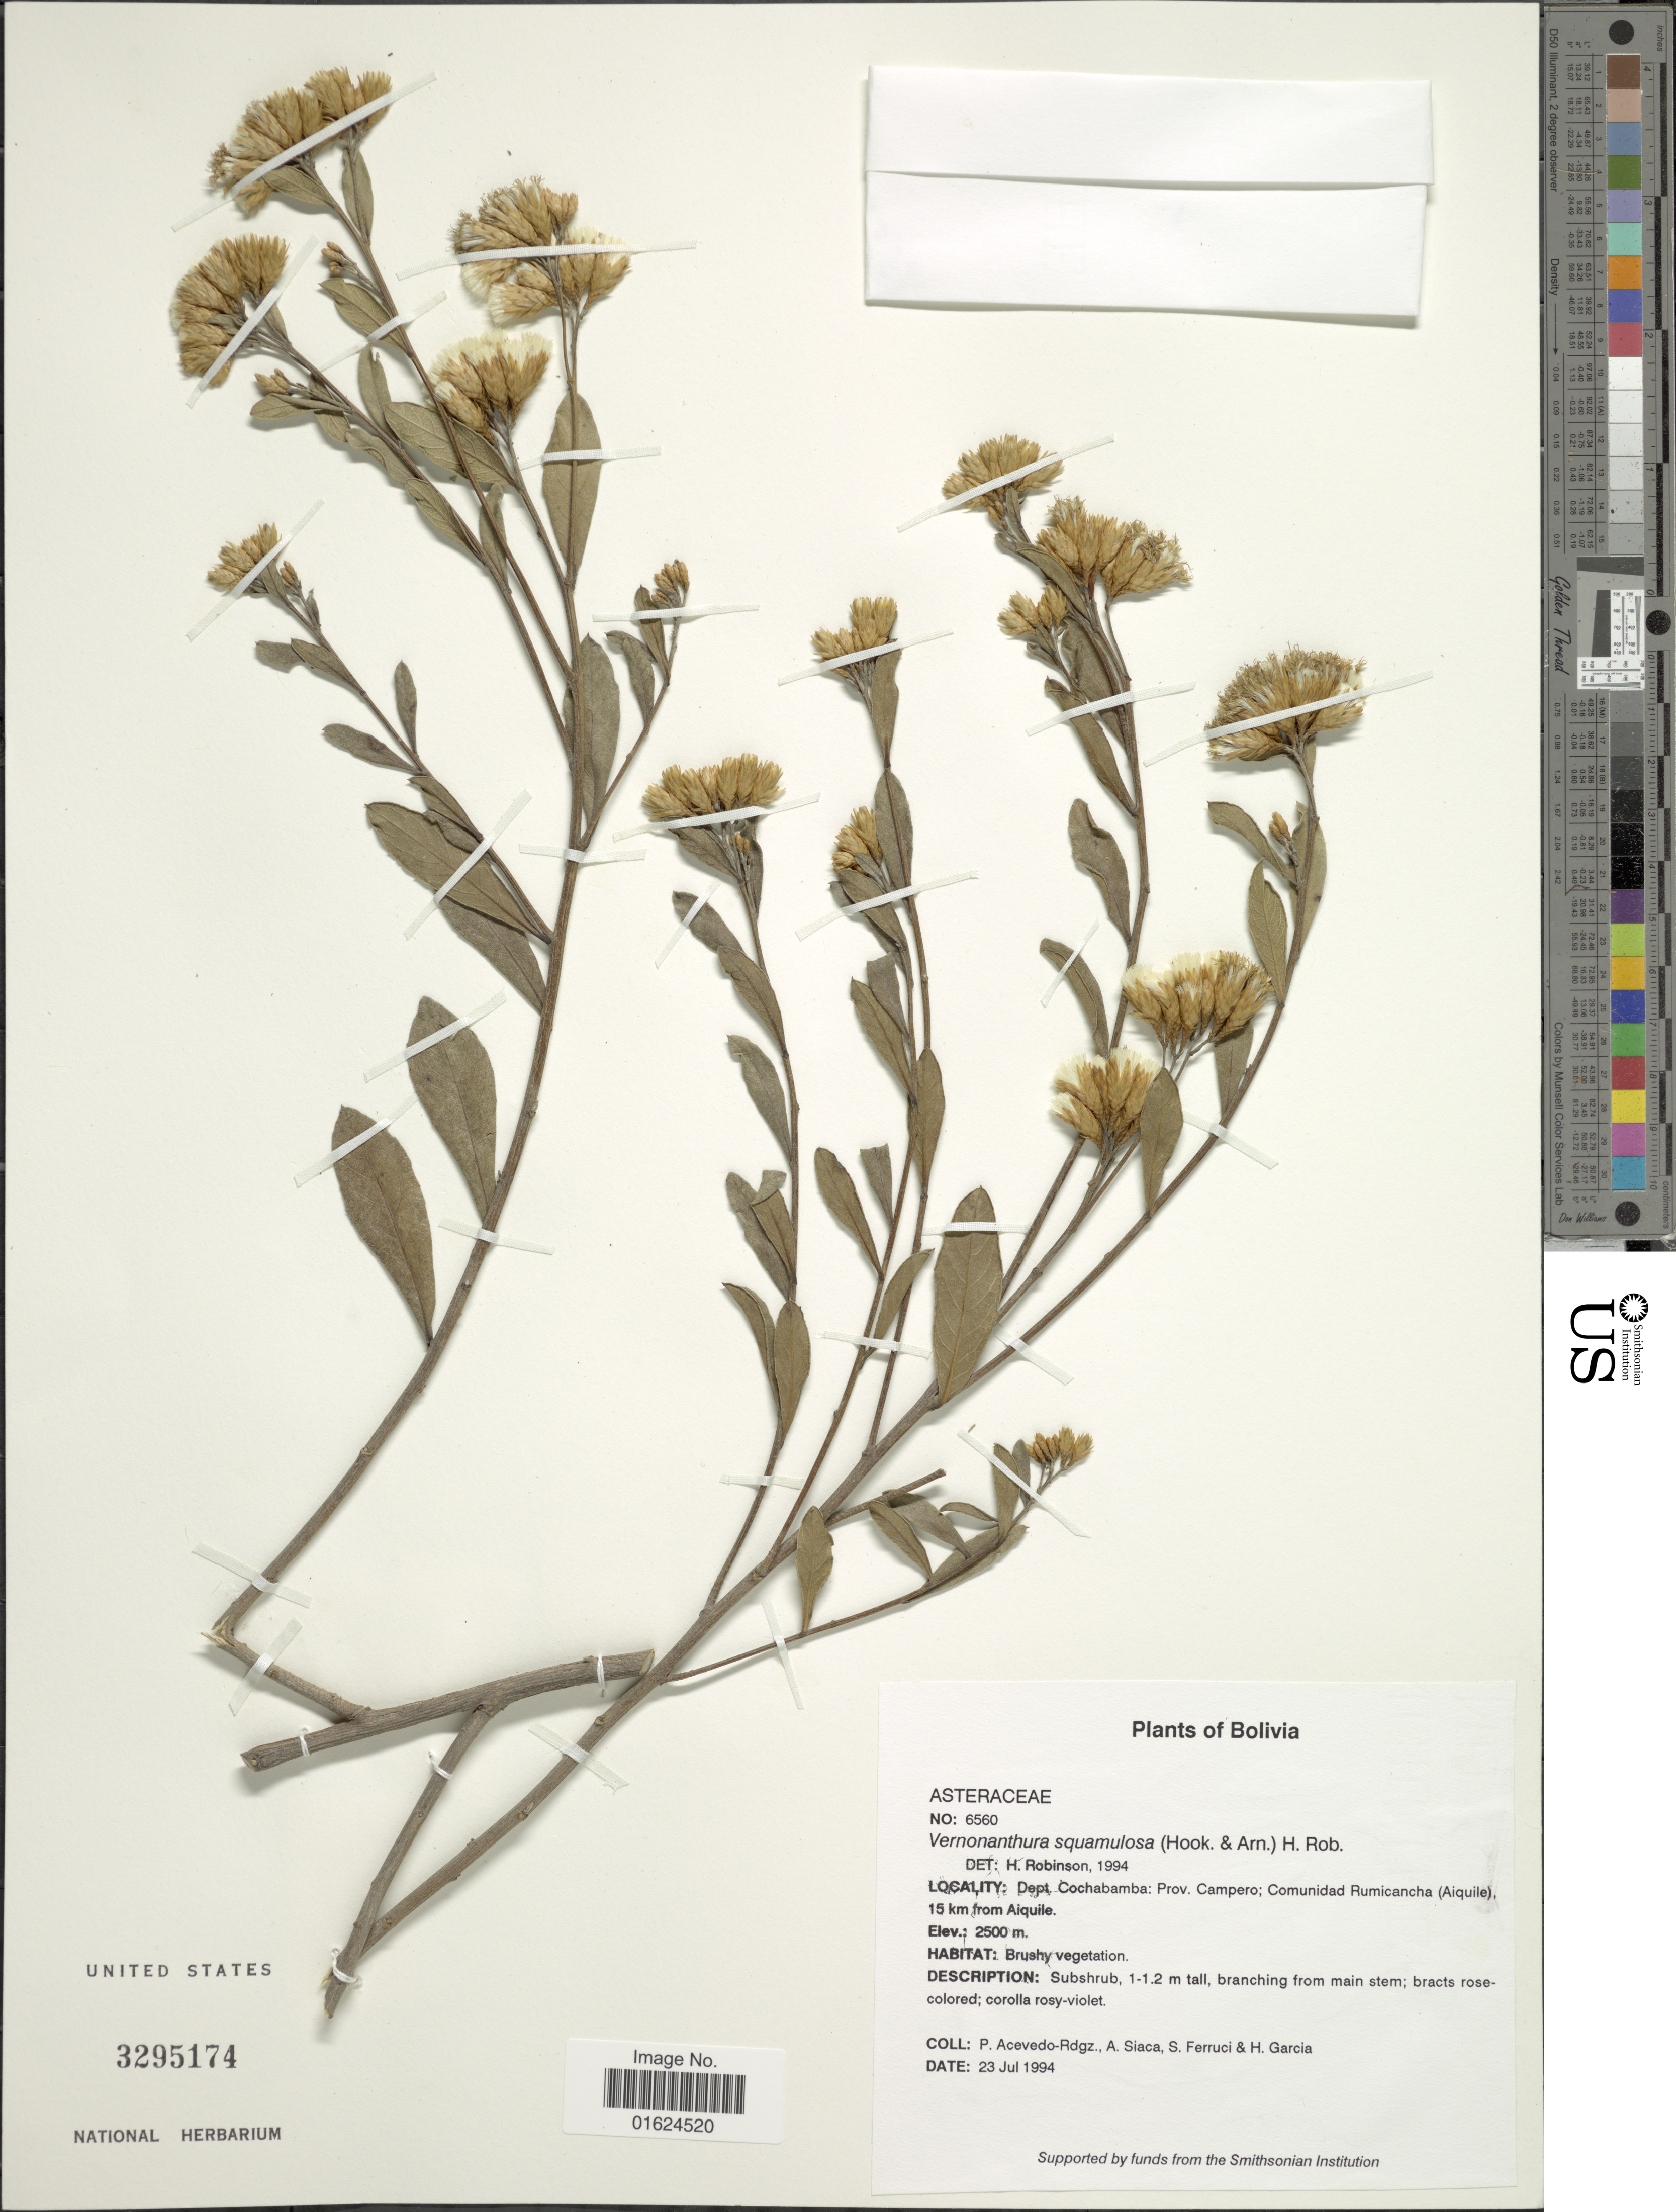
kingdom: Plantae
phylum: Tracheophyta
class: Magnoliopsida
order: Asterales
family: Asteraceae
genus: Vernonanthura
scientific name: Vernonanthura squamulosa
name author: (Hook. & Arn.) H. Rob.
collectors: P. Acevedo-Rodr., A. Siaca, S. Ferruci & H. Garcia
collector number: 6560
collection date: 1994-07-23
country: Bolivia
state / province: Cochabamba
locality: Dept. Cochabamba: Prov. Campero; Comunidad Rumicancha (Aiquile), 15 km from Aiquile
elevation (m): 2500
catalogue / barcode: US 3295174